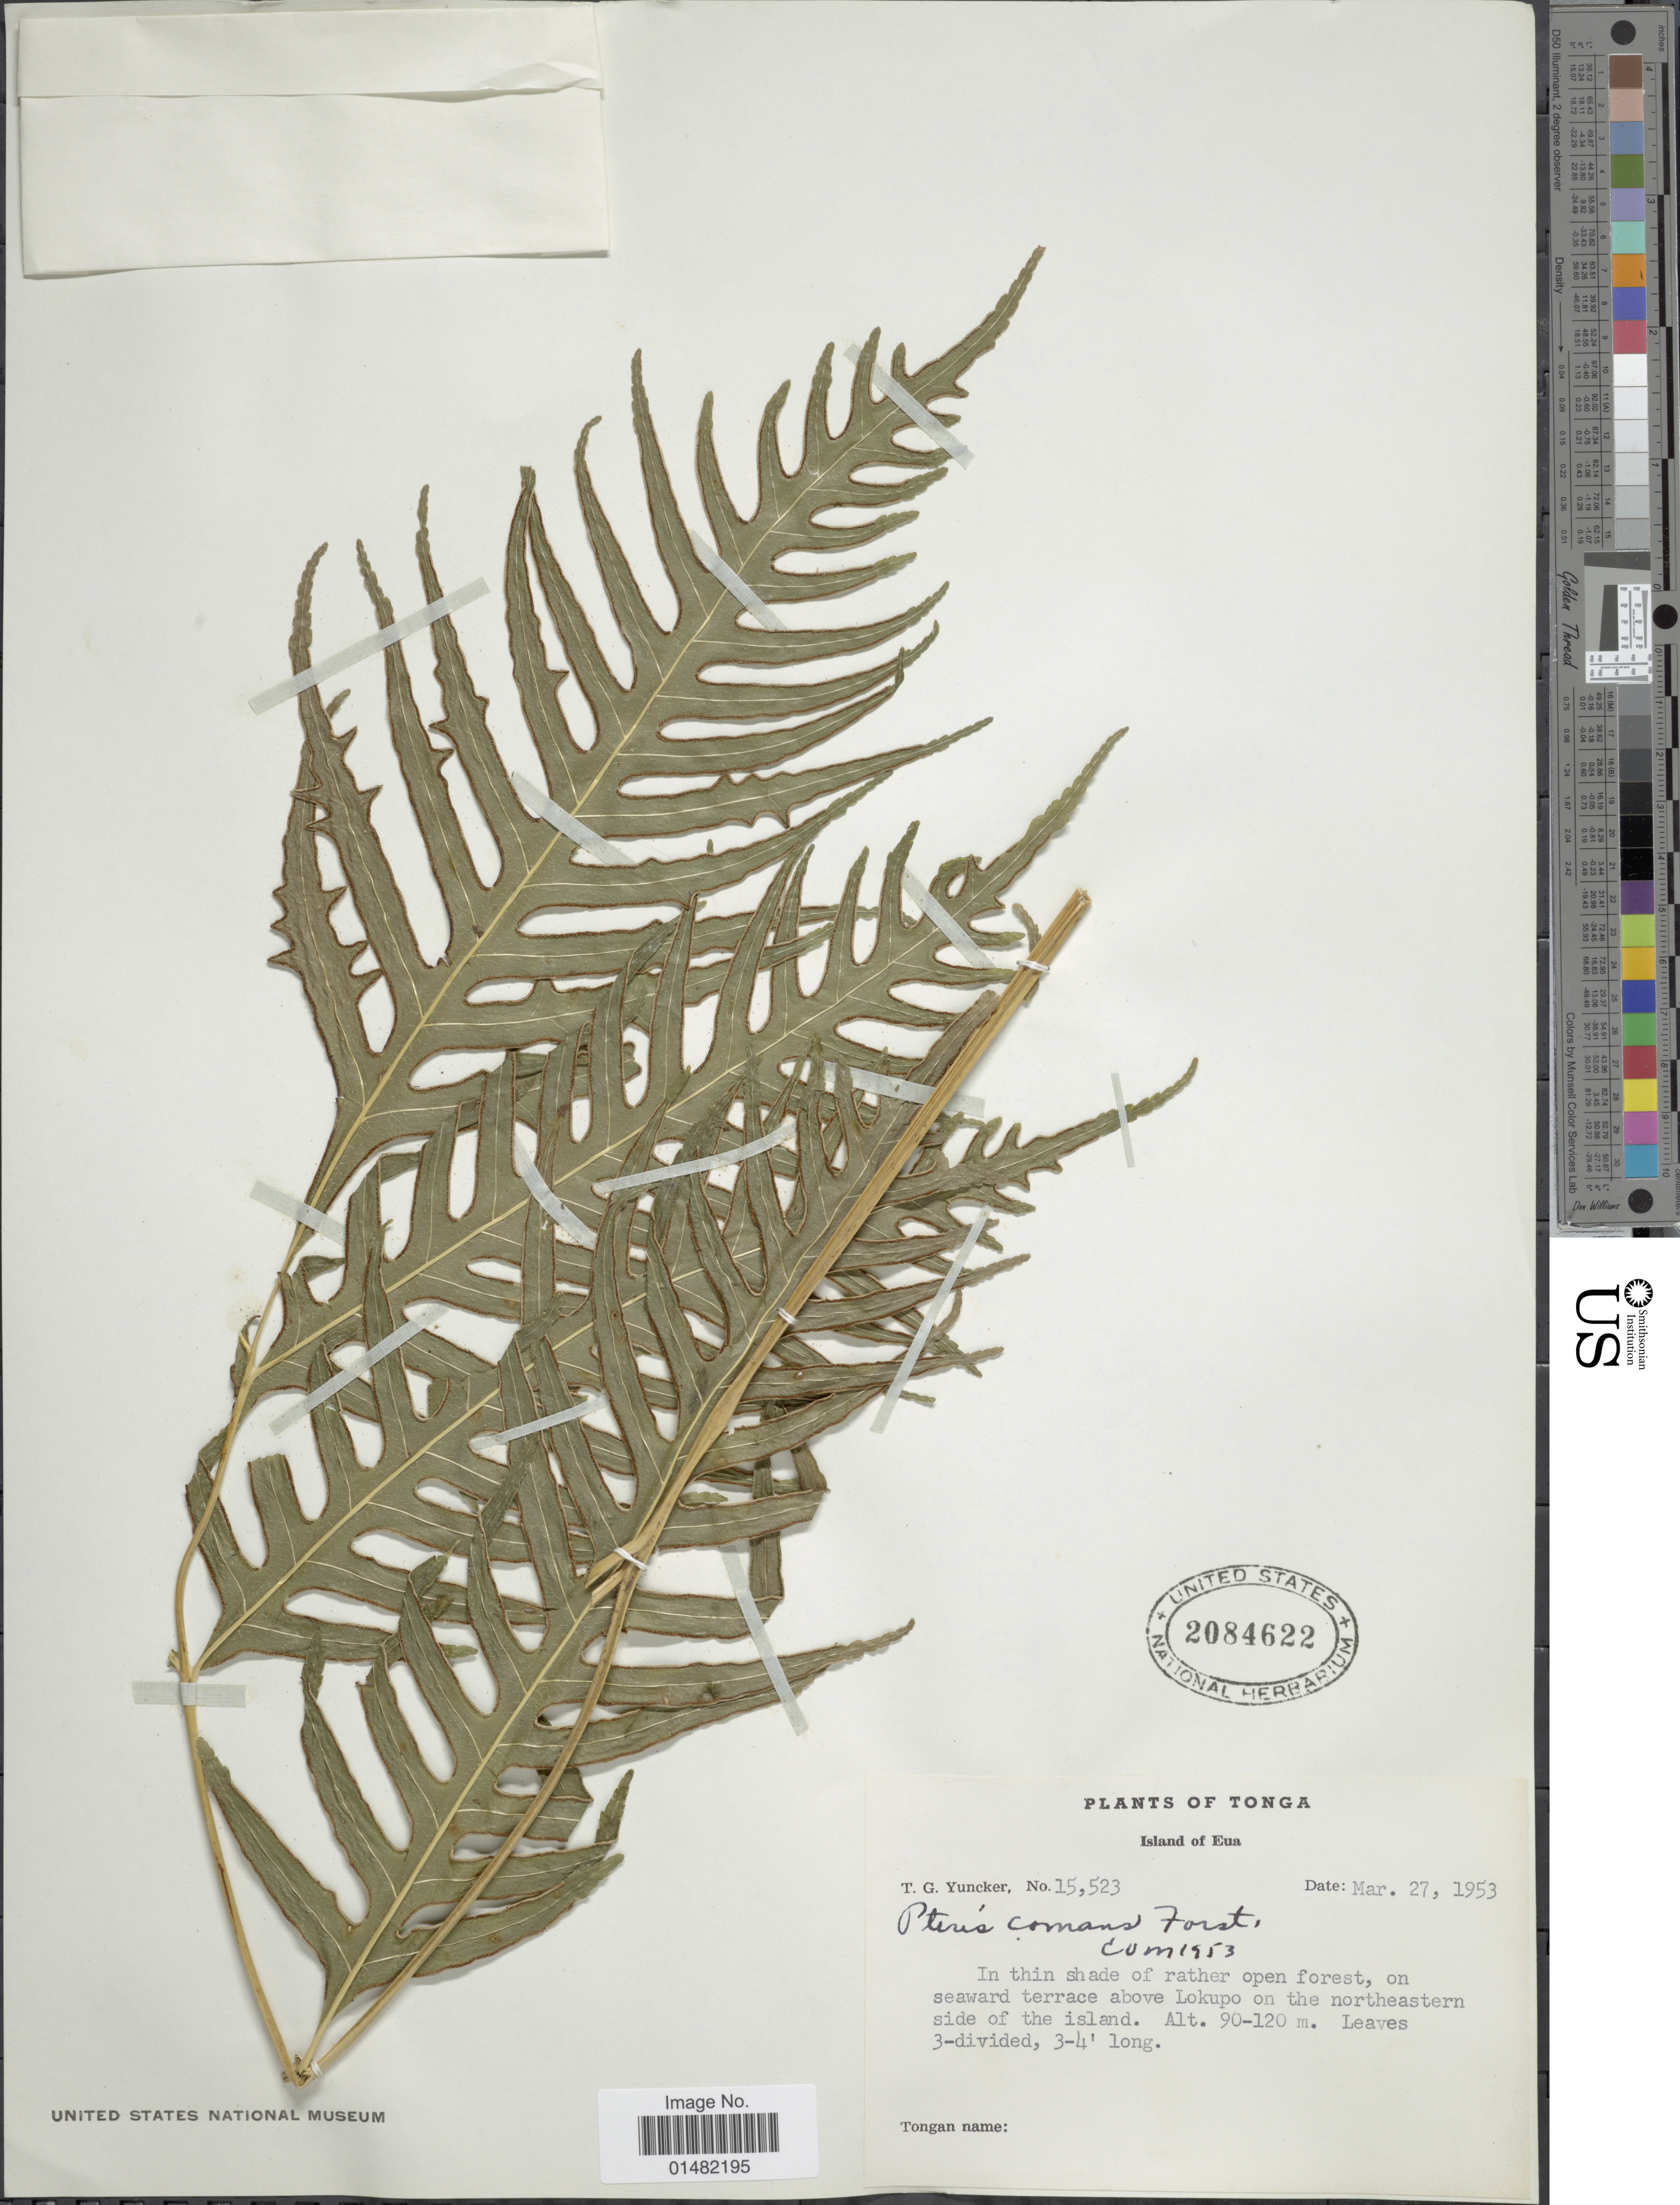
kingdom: Plantae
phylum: Tracheophyta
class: Polypodiopsida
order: Polypodiales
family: Pteridaceae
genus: Pteris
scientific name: Pteris comans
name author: G. Forst.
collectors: T. G. Yuncker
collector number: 15523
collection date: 1953-03-27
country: Tonga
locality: Island of Eua, on seaward terrace above Lokupo on the northeastern side of the island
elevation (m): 90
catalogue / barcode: US 2084622